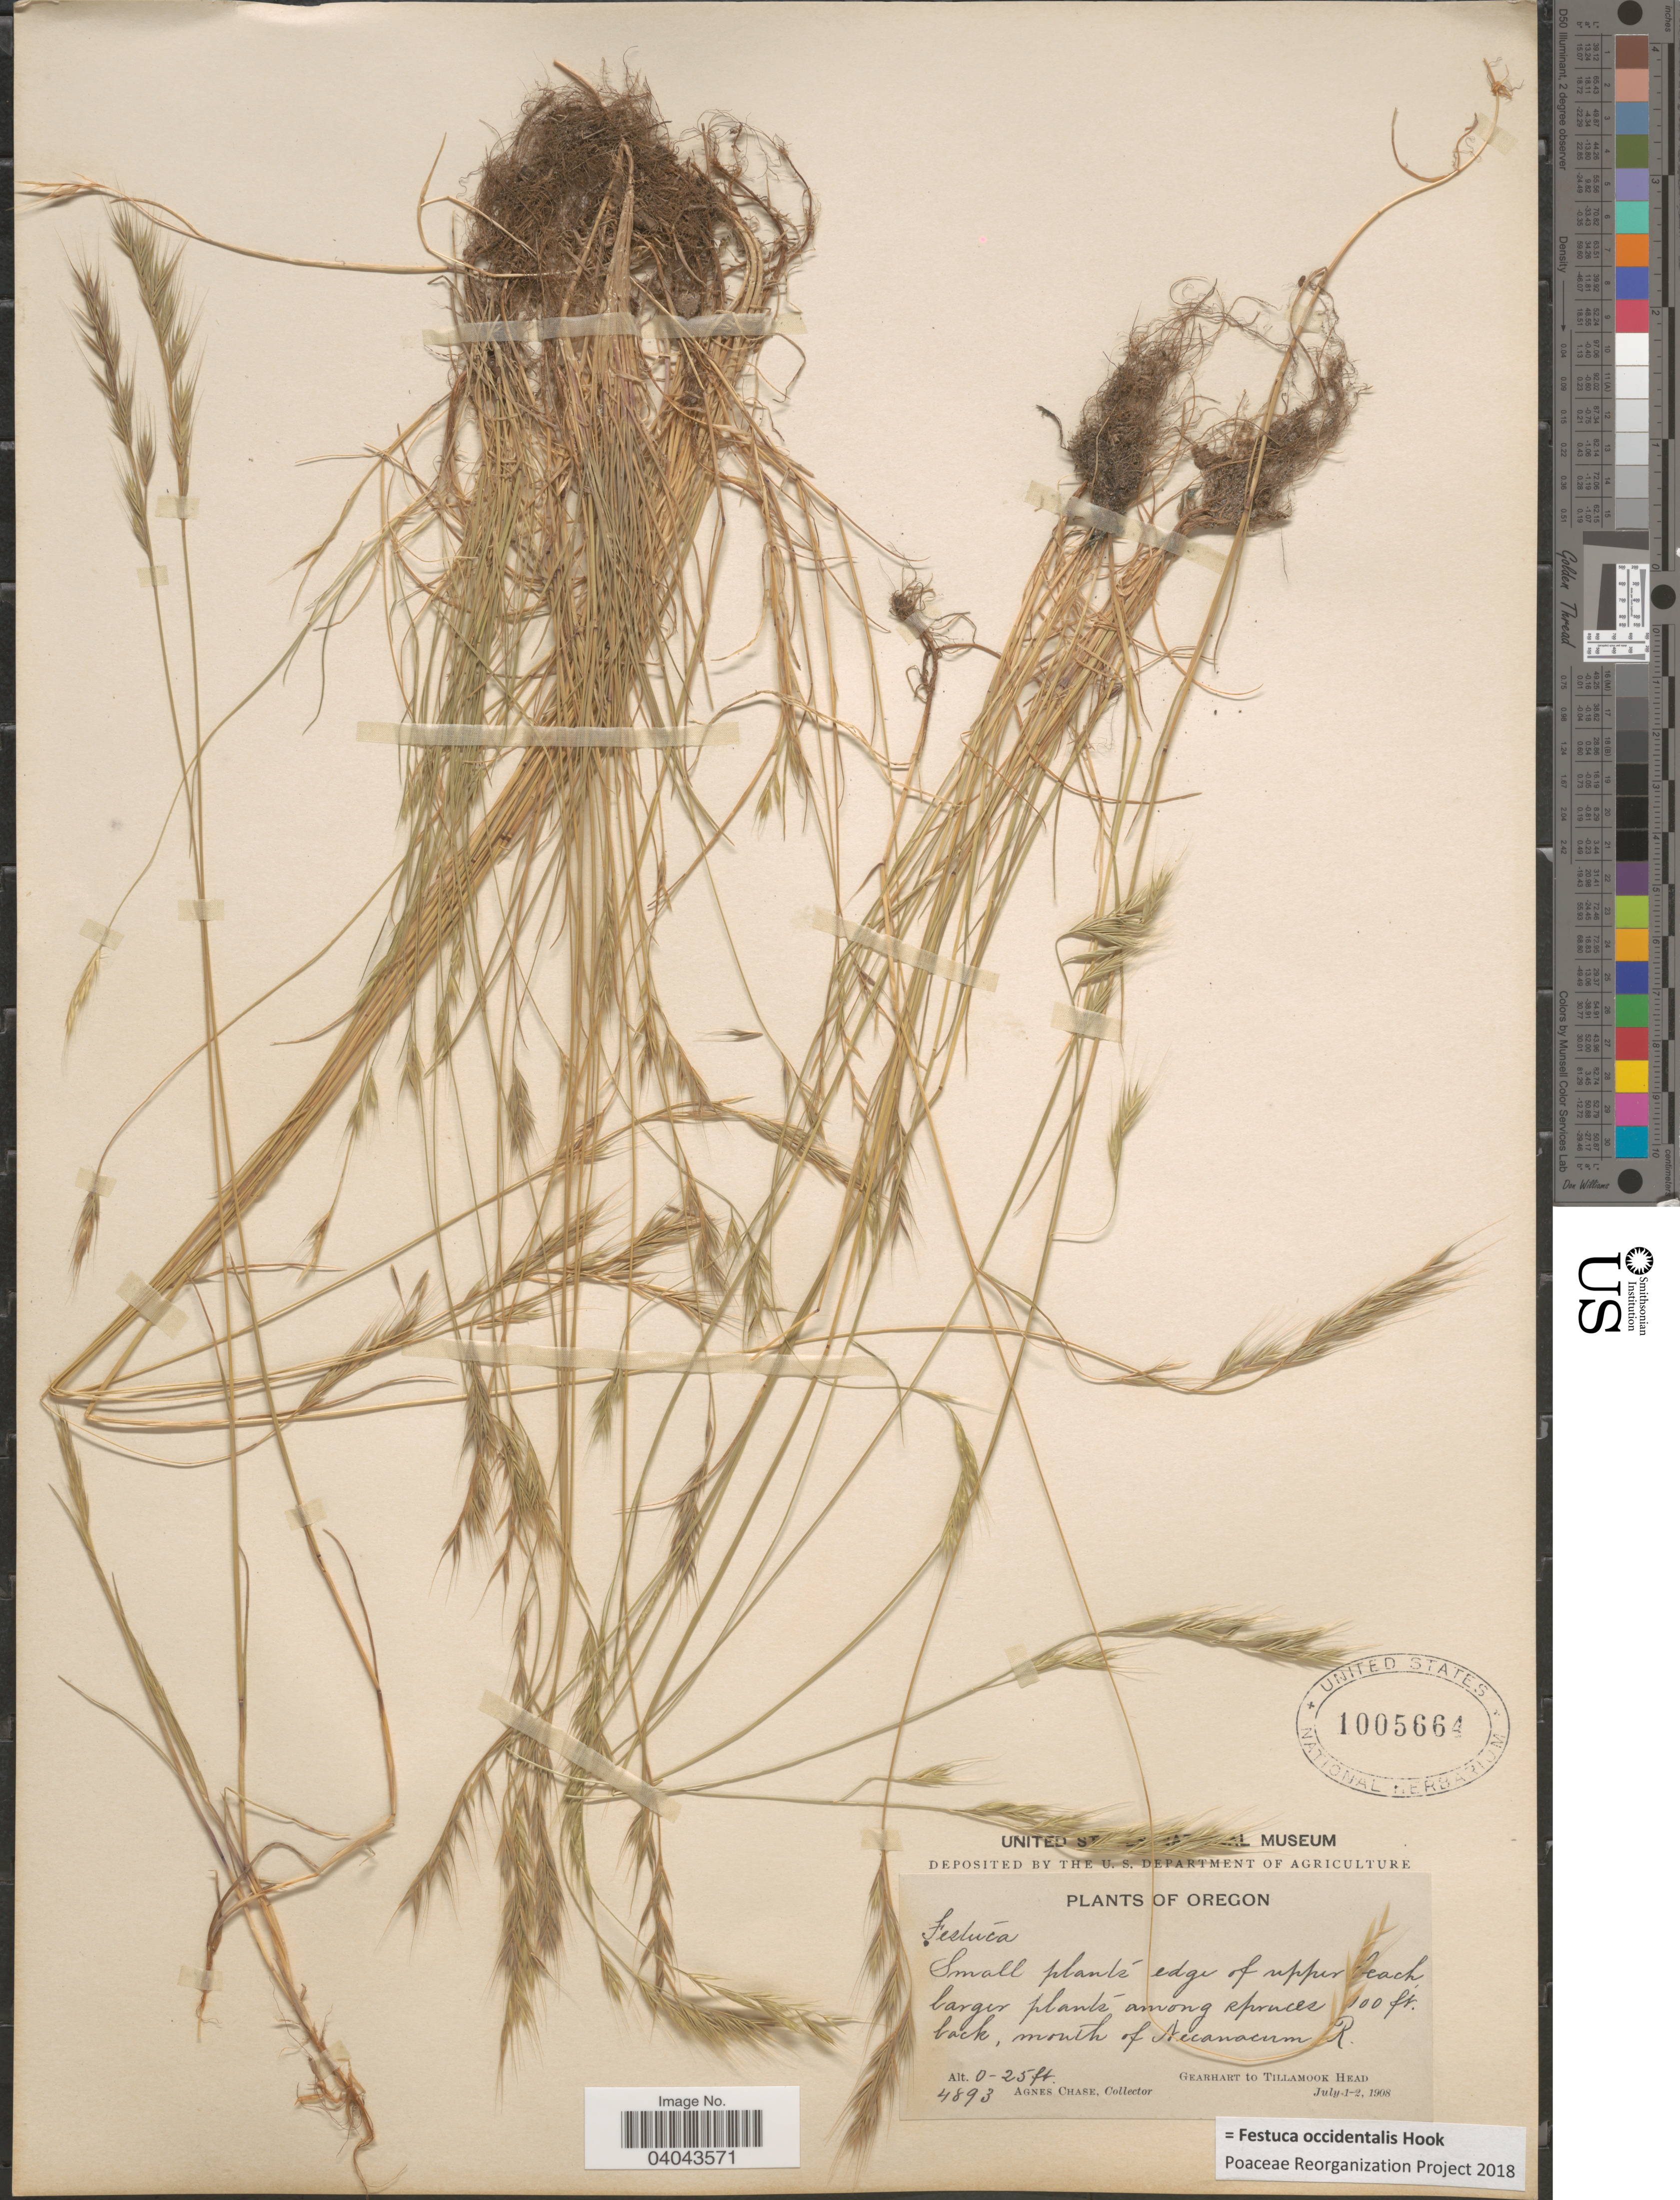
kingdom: Plantae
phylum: Tracheophyta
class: Liliopsida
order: Poales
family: Poaceae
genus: Festuca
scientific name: Festuca occidentalis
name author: Hook.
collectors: A. Chase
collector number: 4893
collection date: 1908-07-01/1908-07-02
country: United States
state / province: Oregon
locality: Mouth of Necanicum R. Gearhart to Tillamook Head.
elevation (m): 0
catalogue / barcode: US 1005664